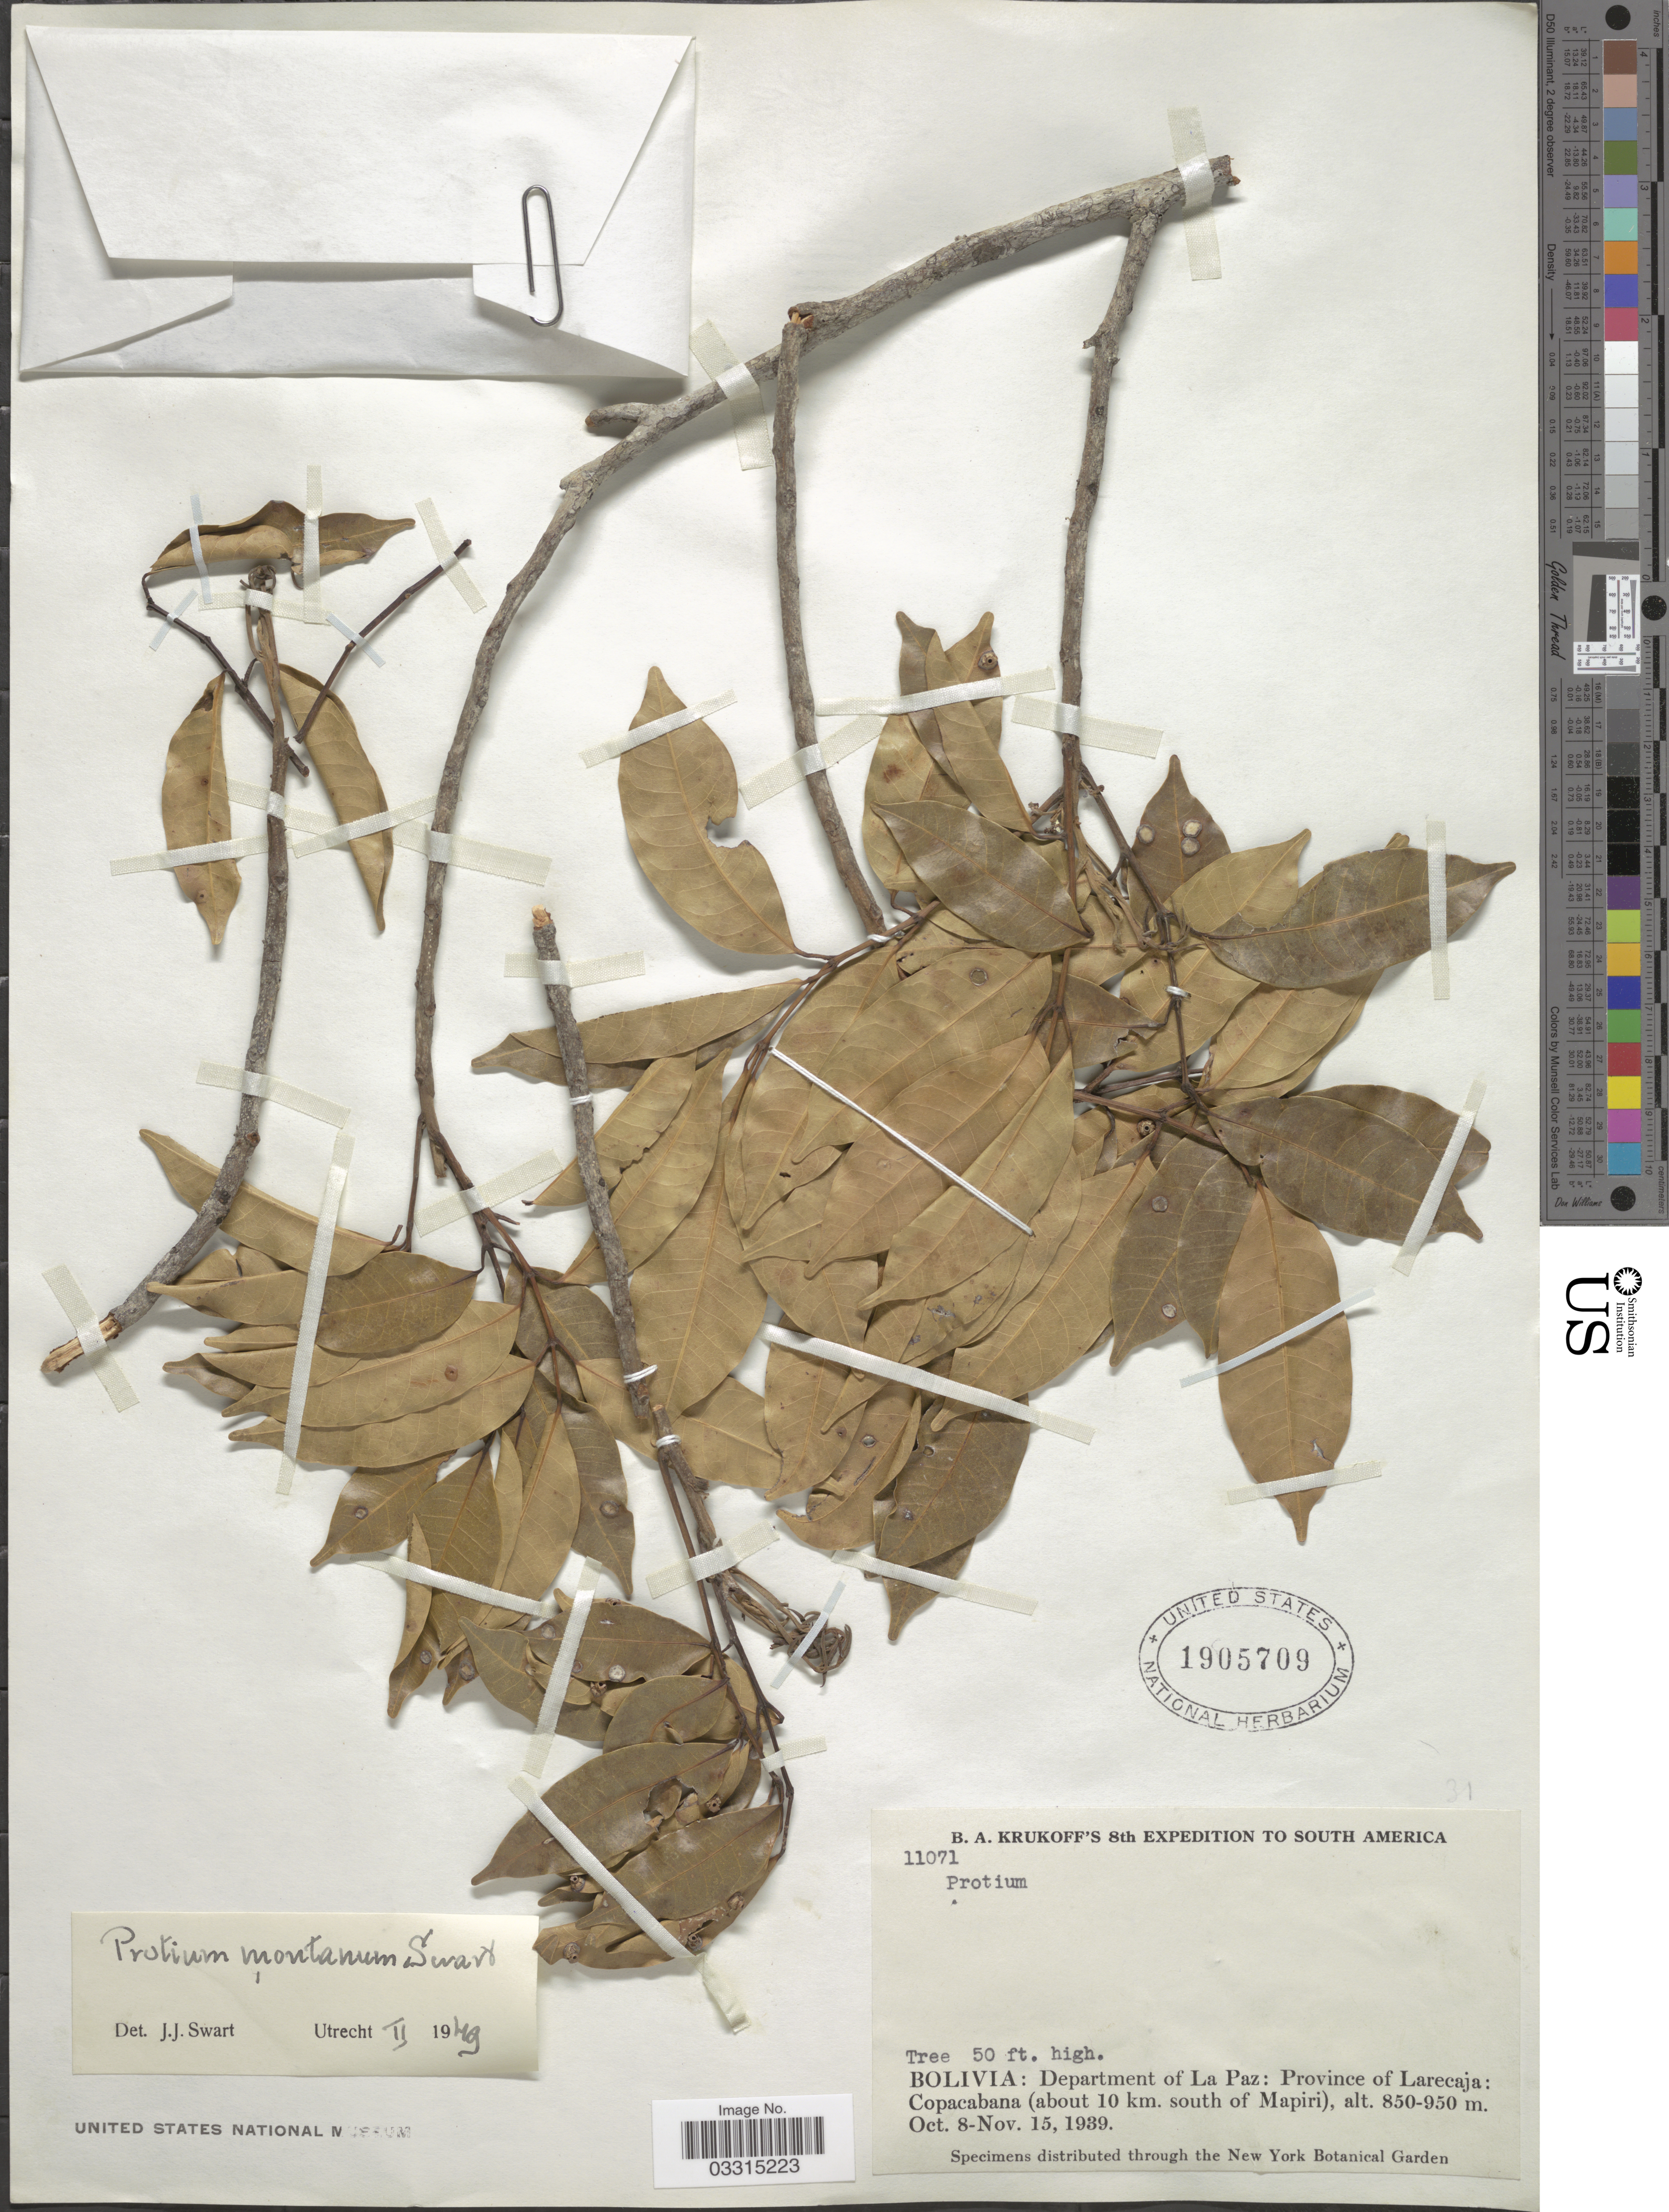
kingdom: Plantae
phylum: Tracheophyta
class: Magnoliopsida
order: Sapindales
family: Burseraceae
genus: Protium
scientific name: Protium montanum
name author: Swart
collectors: B. A. Krukoff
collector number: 11071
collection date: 1939-10-08/1939-11-15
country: Bolivia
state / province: La Paz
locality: Department of La Paz: Province of Larecaja: Copacabana (about 10 km. south of Mapiri).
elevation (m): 850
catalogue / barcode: US 1905709